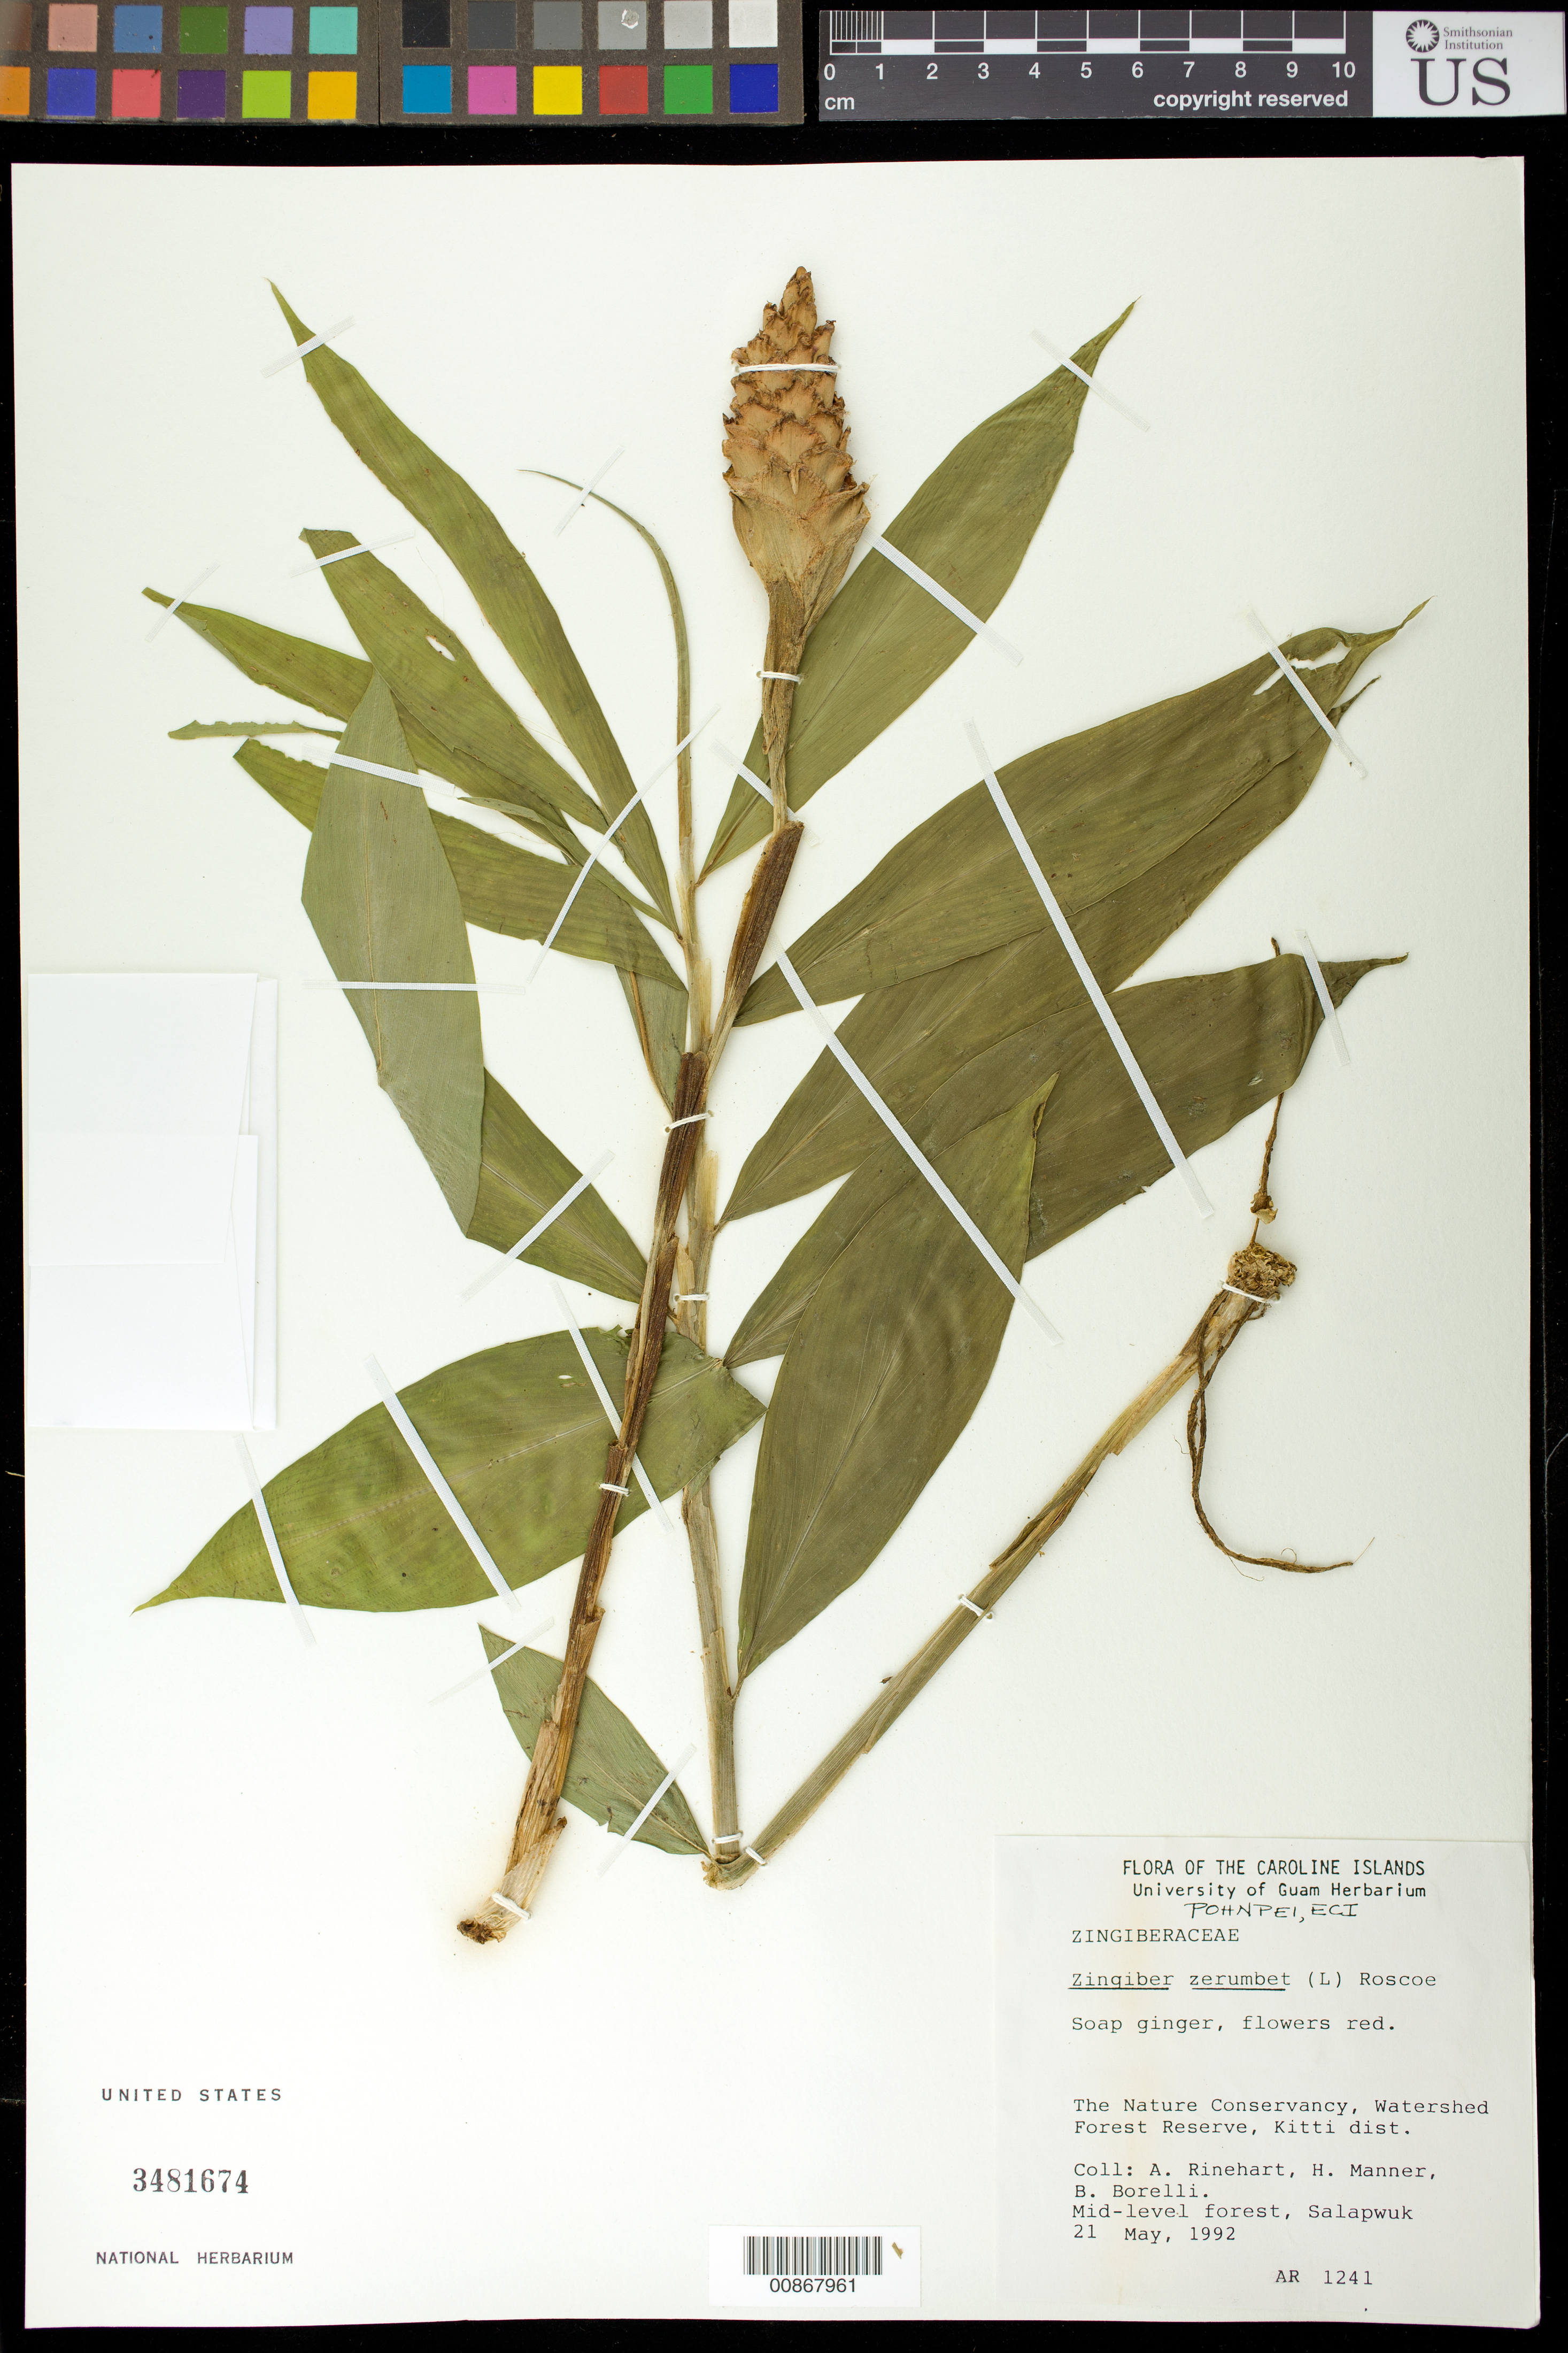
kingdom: Plantae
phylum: Tracheophyta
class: Liliopsida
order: Zingiberales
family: Zingiberaceae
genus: Zingiber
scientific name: Zingiber zerumbet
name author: (L.) Sm.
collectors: A. Rinehart, H. Manner & B. Borelli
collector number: AR 1241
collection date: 1992-05-21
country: Micronesia, Federated States of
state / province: Pohnpei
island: Pohnpei [Ponape]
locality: The Nature Conservancy, Watershed Forest Reserve, Kitti dist.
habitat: Mid-level forest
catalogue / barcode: US 3481674